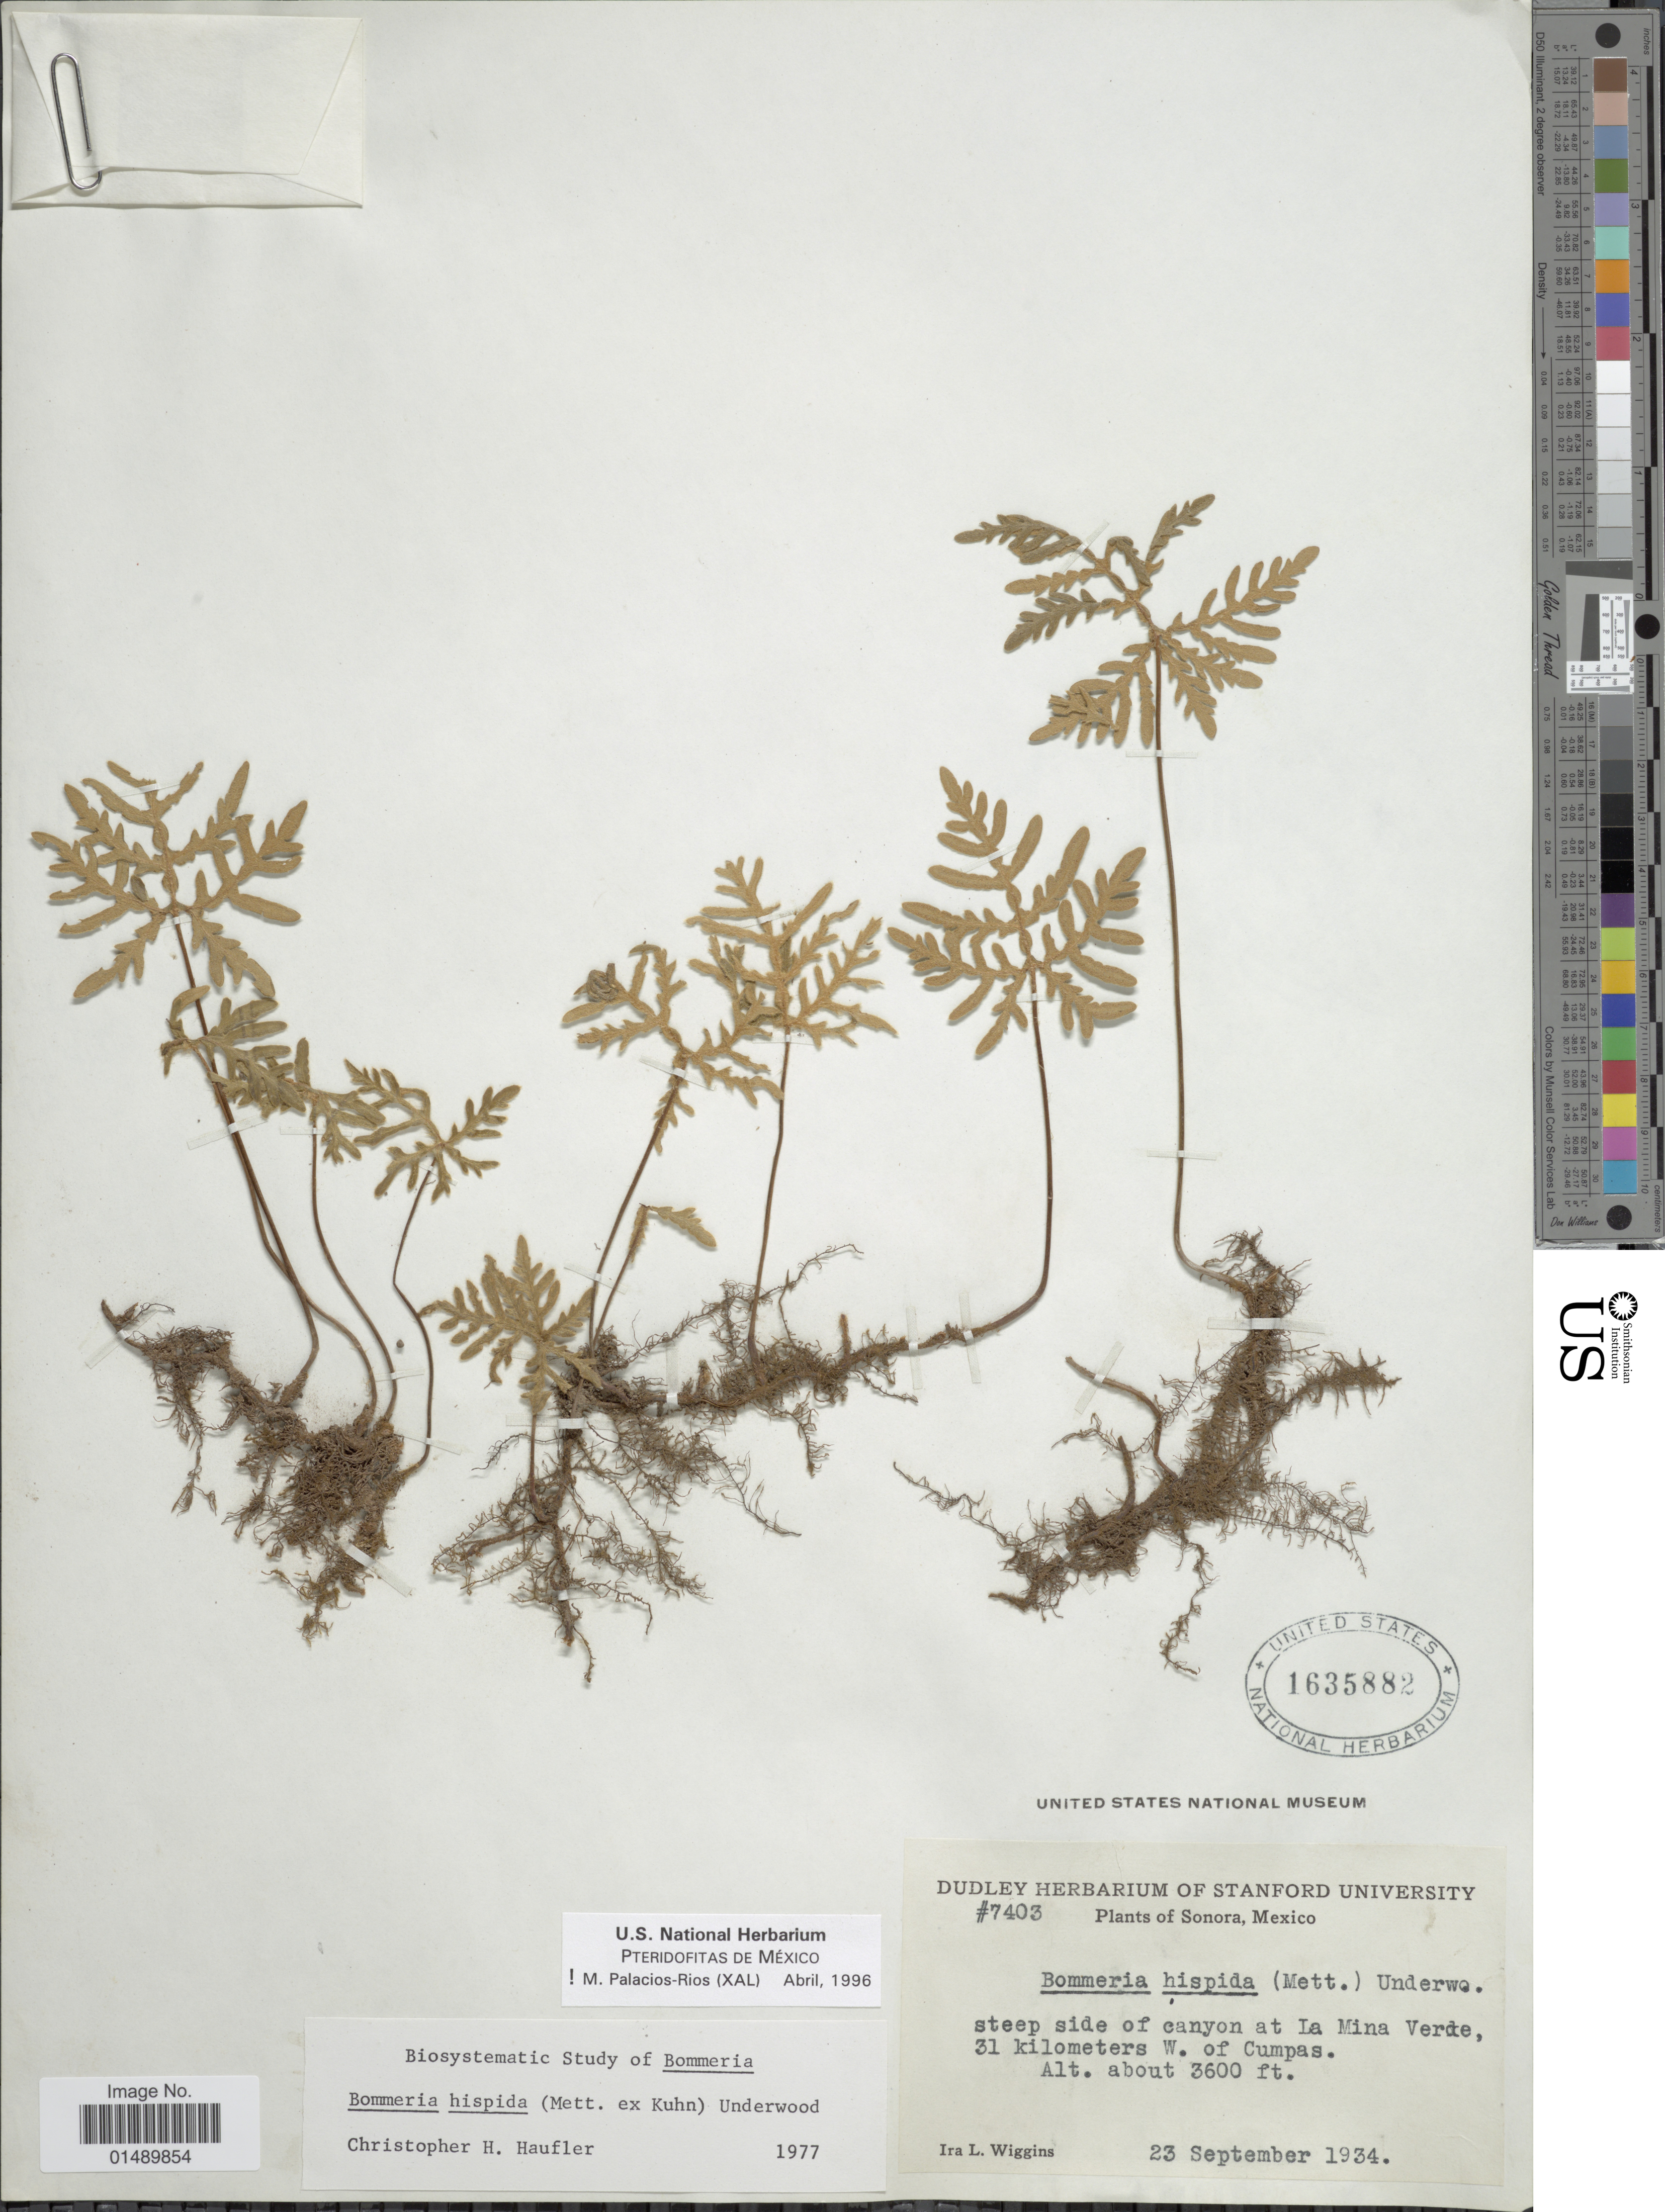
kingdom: Plantae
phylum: Tracheophyta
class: Polypodiopsida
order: Polypodiales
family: Pteridaceae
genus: Bommeria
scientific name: Bommeria hispida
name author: (Mett. ex Kuhn) Underw.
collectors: I. L. Wiggins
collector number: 7403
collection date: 1934-09-23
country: Mexico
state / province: Sonora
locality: Mexico, steep side of canyon at La Mina Verde, 31 kilometers W. of Cumpas.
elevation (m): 1097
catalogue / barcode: US 1635882